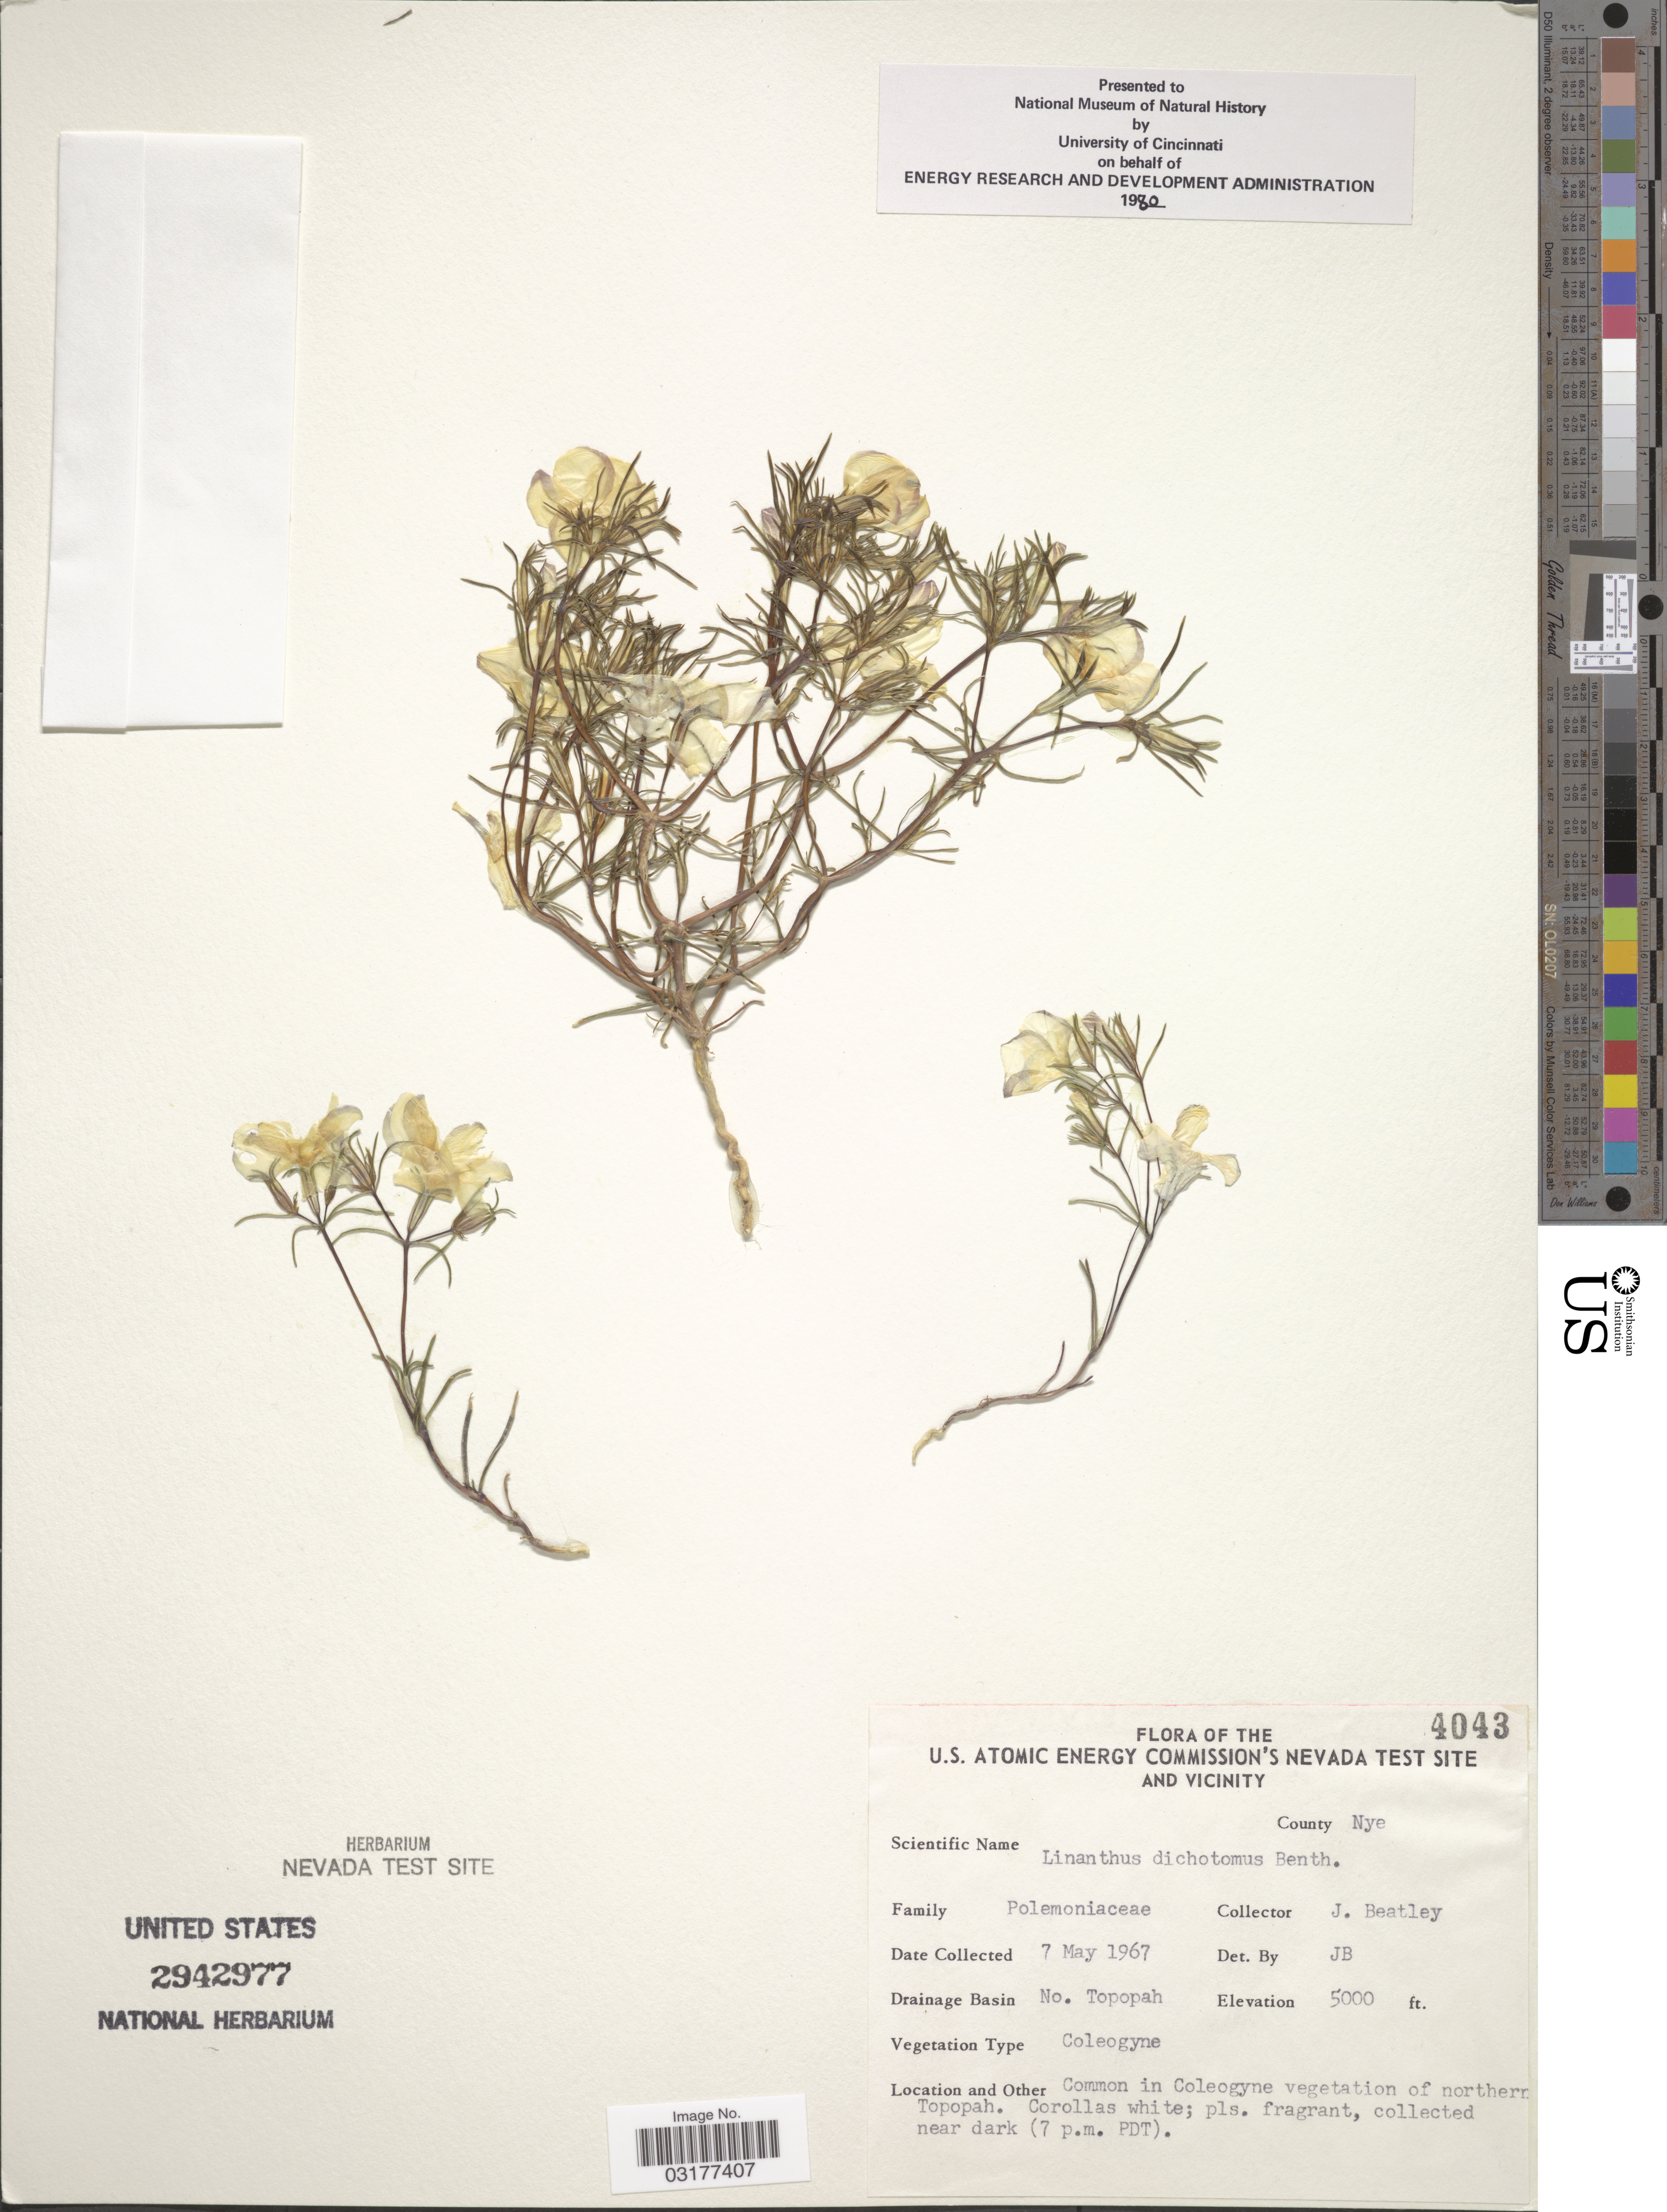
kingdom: Plantae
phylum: Tracheophyta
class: Magnoliopsida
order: Ericales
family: Polemoniaceae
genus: Linanthus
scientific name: Linanthus dichotomus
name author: Benth.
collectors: J. C. Beatley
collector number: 4043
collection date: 1967-05-07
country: United States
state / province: Nevada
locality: The U.S. Atomic Energy Commission's Nevada Test Site and Vicinity. County Nye. Drainage Basin No. Topopah. Common in Coleogyne vegetation of northern Topopah.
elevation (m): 1524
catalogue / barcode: US 2942977